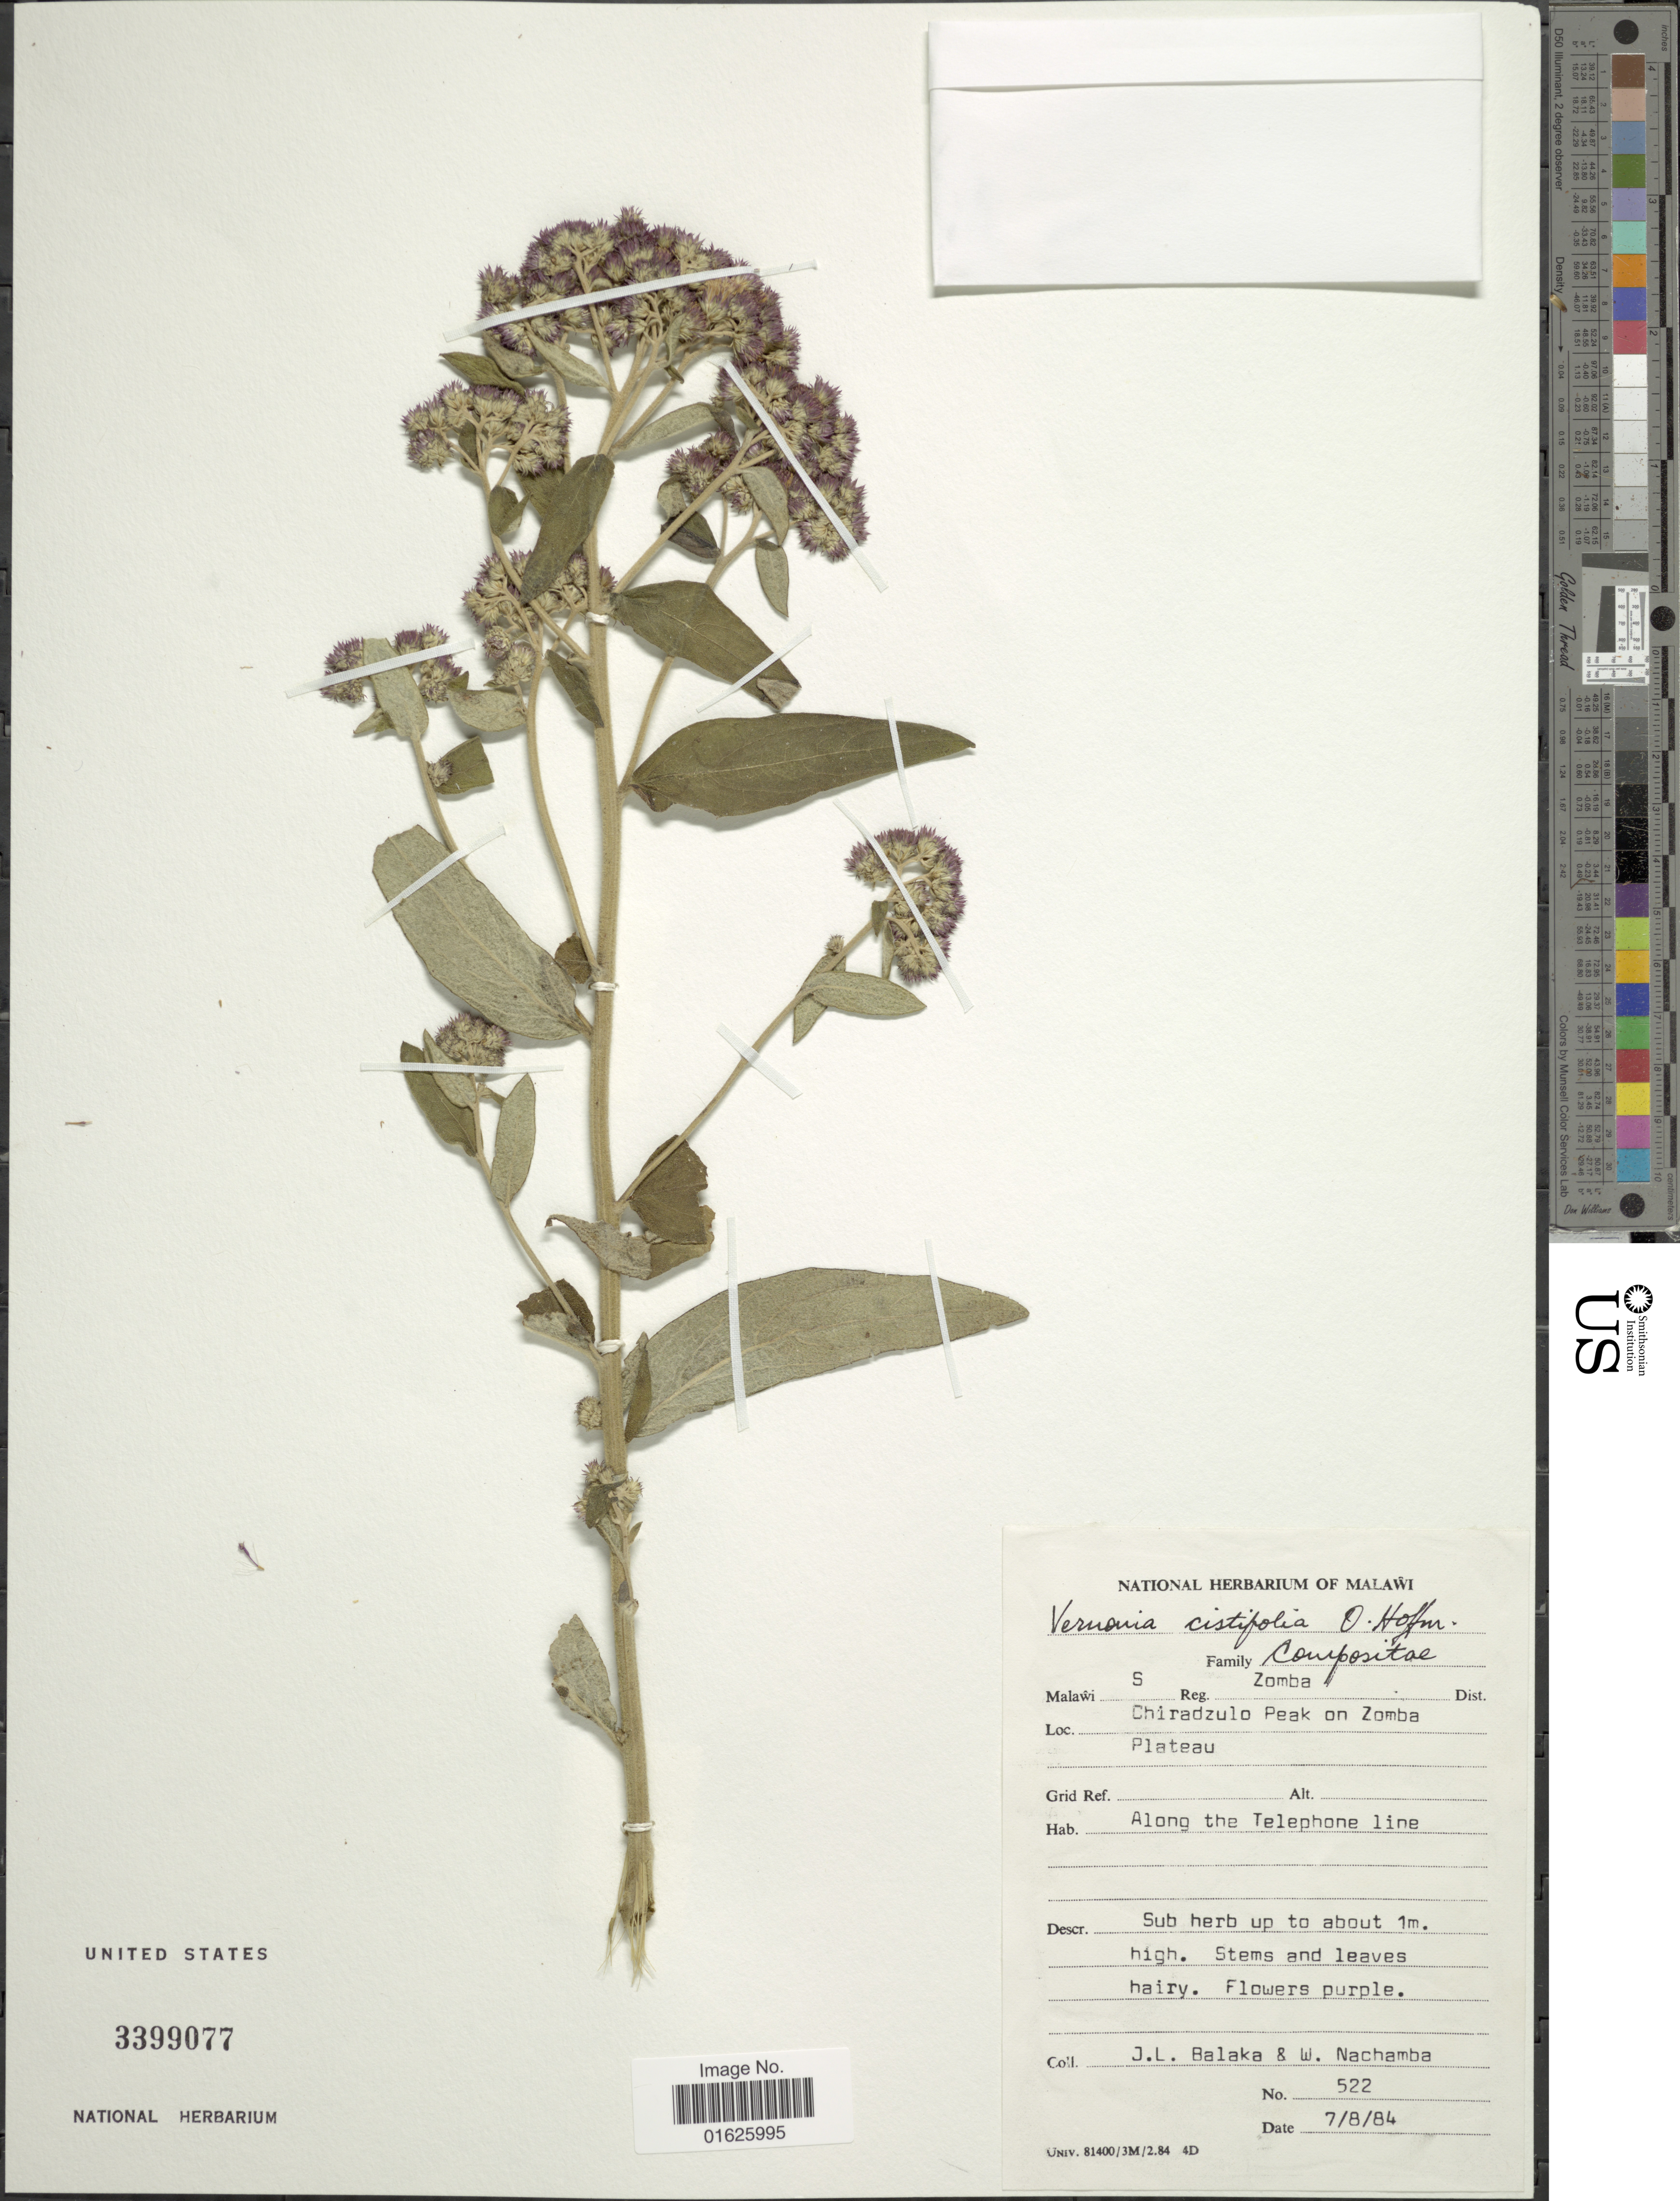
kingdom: Plantae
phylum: Tracheophyta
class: Magnoliopsida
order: Asterales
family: Asteraceae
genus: Orbivestus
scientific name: Orbivestus karaguensis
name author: (Oliv. & Hiern) H. Rob.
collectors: J. Balaka & W. Nachamba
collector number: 522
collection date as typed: Transcribed d/m/y: 7/8/84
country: Malawi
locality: Malawi S. reg. Zomba Dist, Chiradzulo Peak on Zomba Plateau, Along the Telephone line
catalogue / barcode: US 3399077